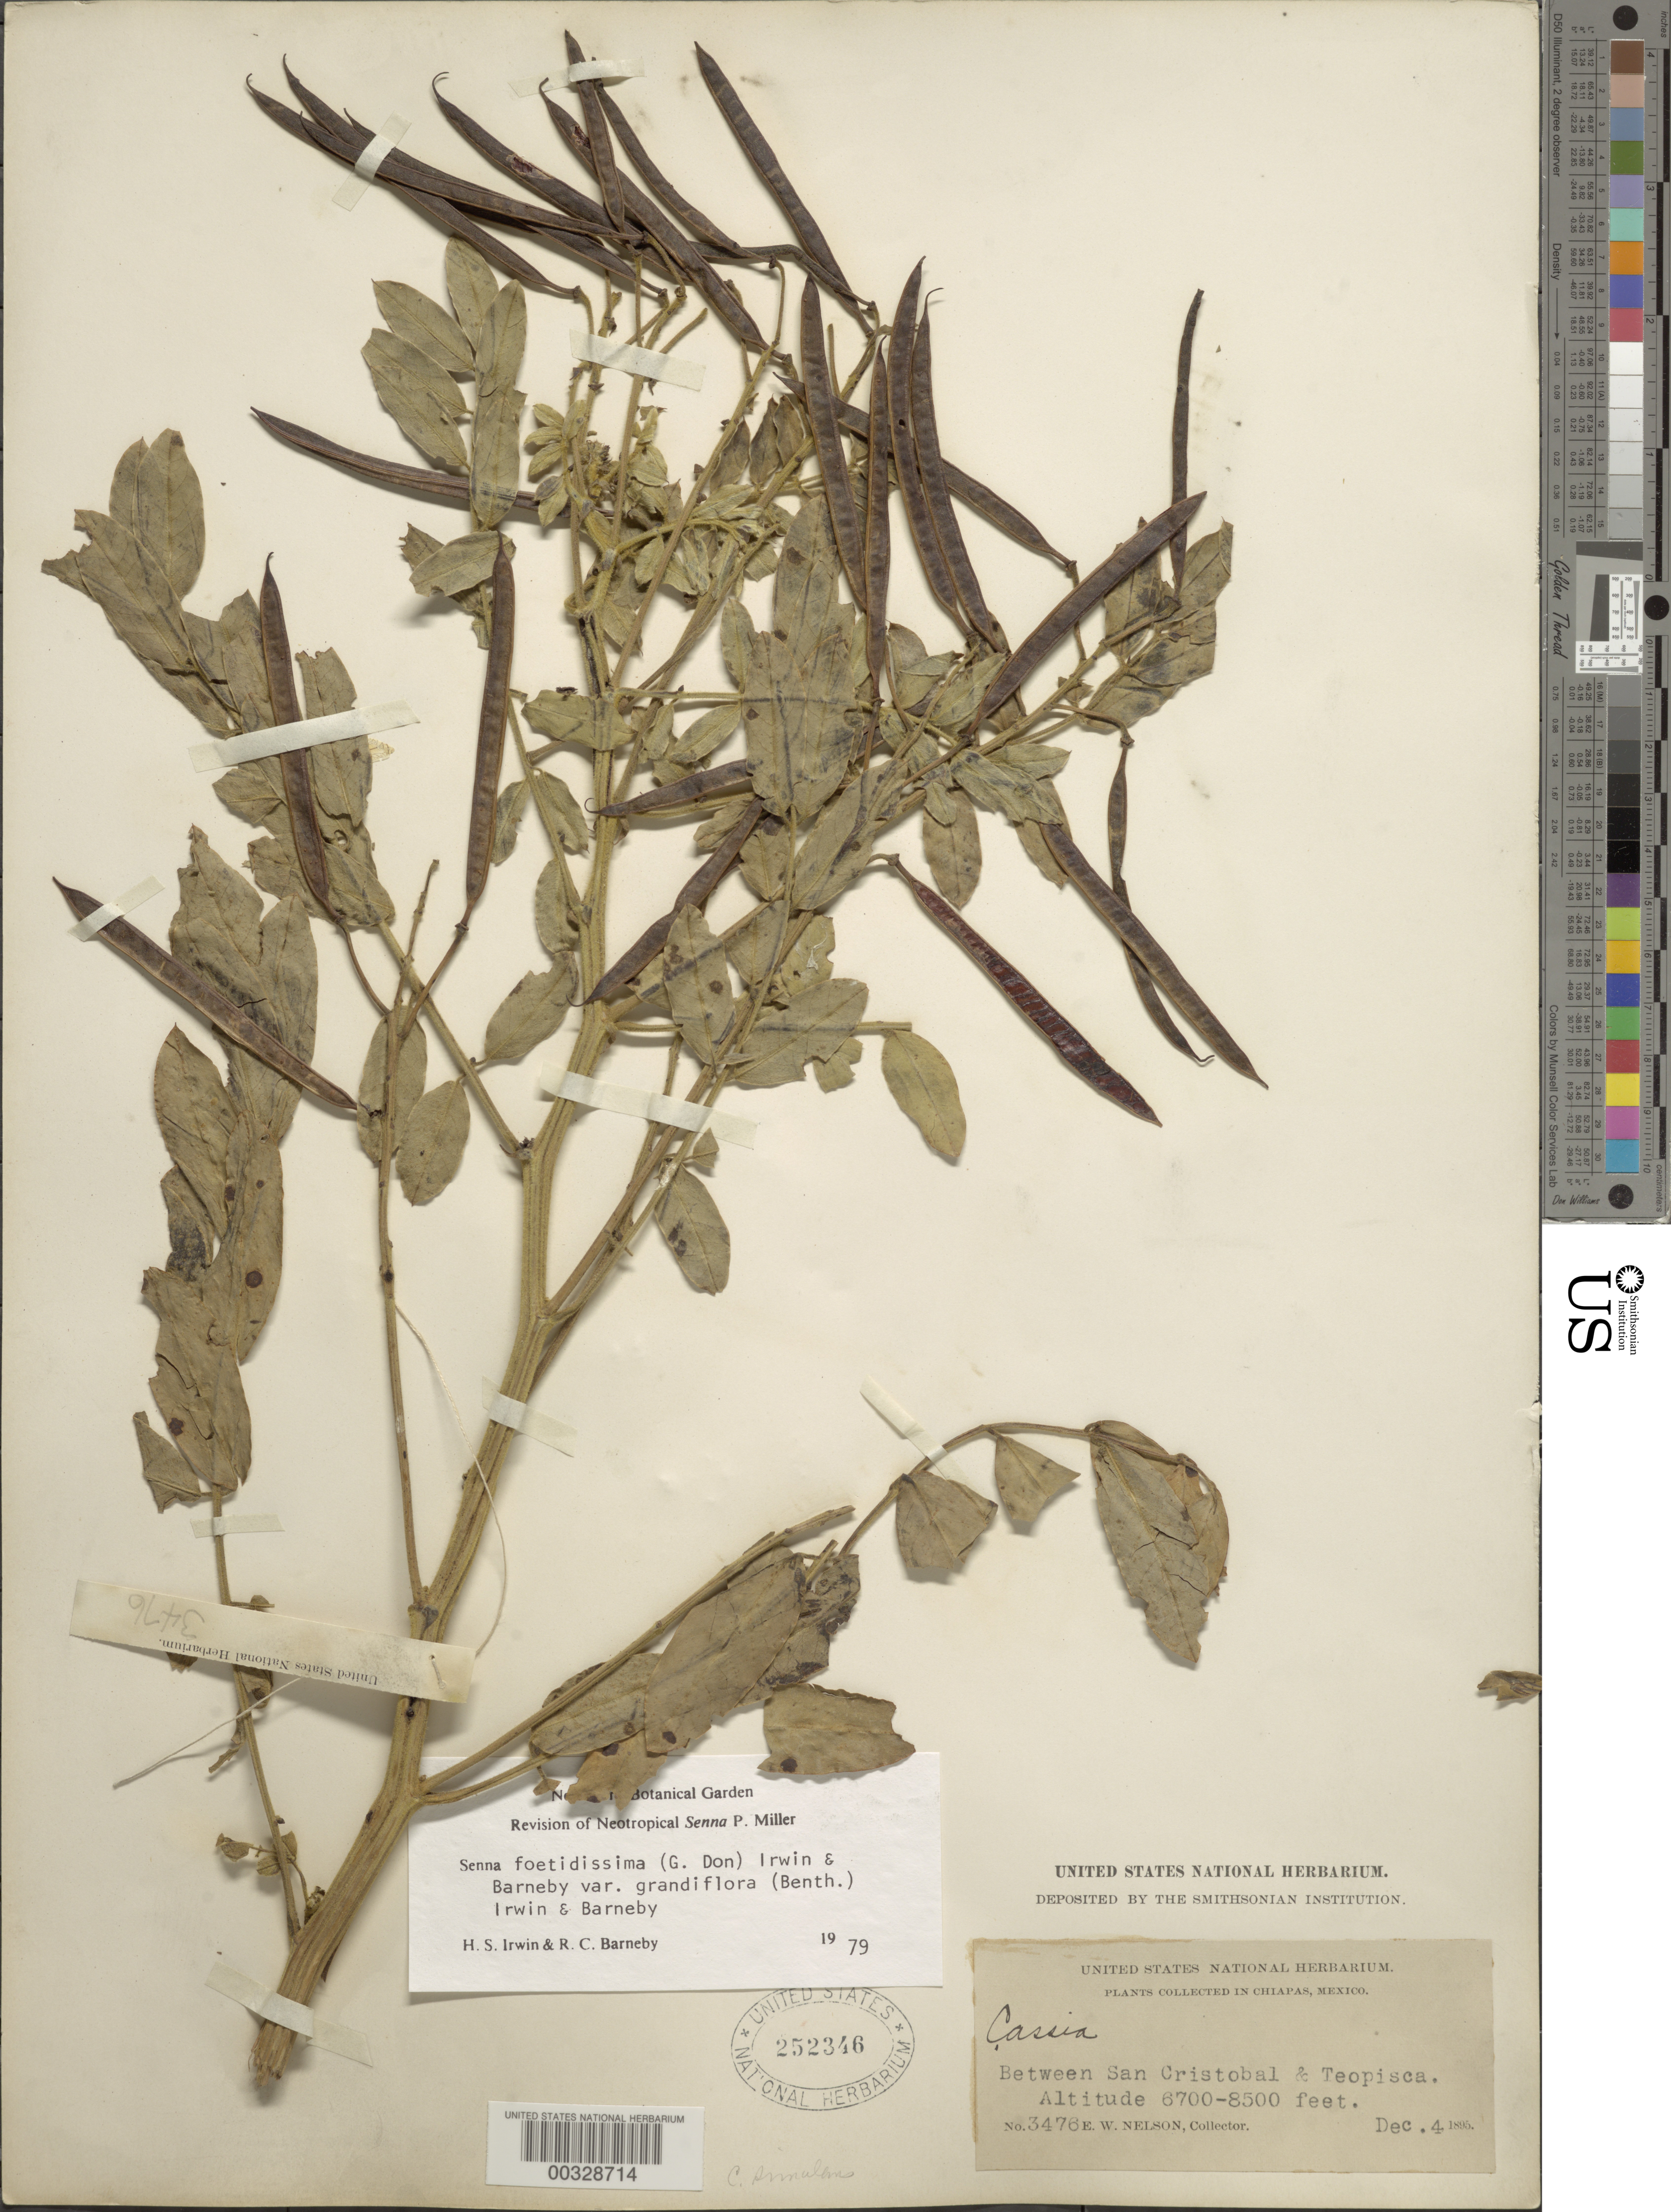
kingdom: Plantae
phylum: Tracheophyta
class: Magnoliopsida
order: Fabales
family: Fabaceae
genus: Senna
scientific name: Senna foetidissima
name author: (Ruiz & Pav. ex G. Don) H.S. Irwin & Barneby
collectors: E. W. Nelson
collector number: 3478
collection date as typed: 04 Dec 1895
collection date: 1895-12-04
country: Mexico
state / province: Chiapas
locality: Between San Cristobal and Teopisca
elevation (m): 2042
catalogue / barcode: US 252346